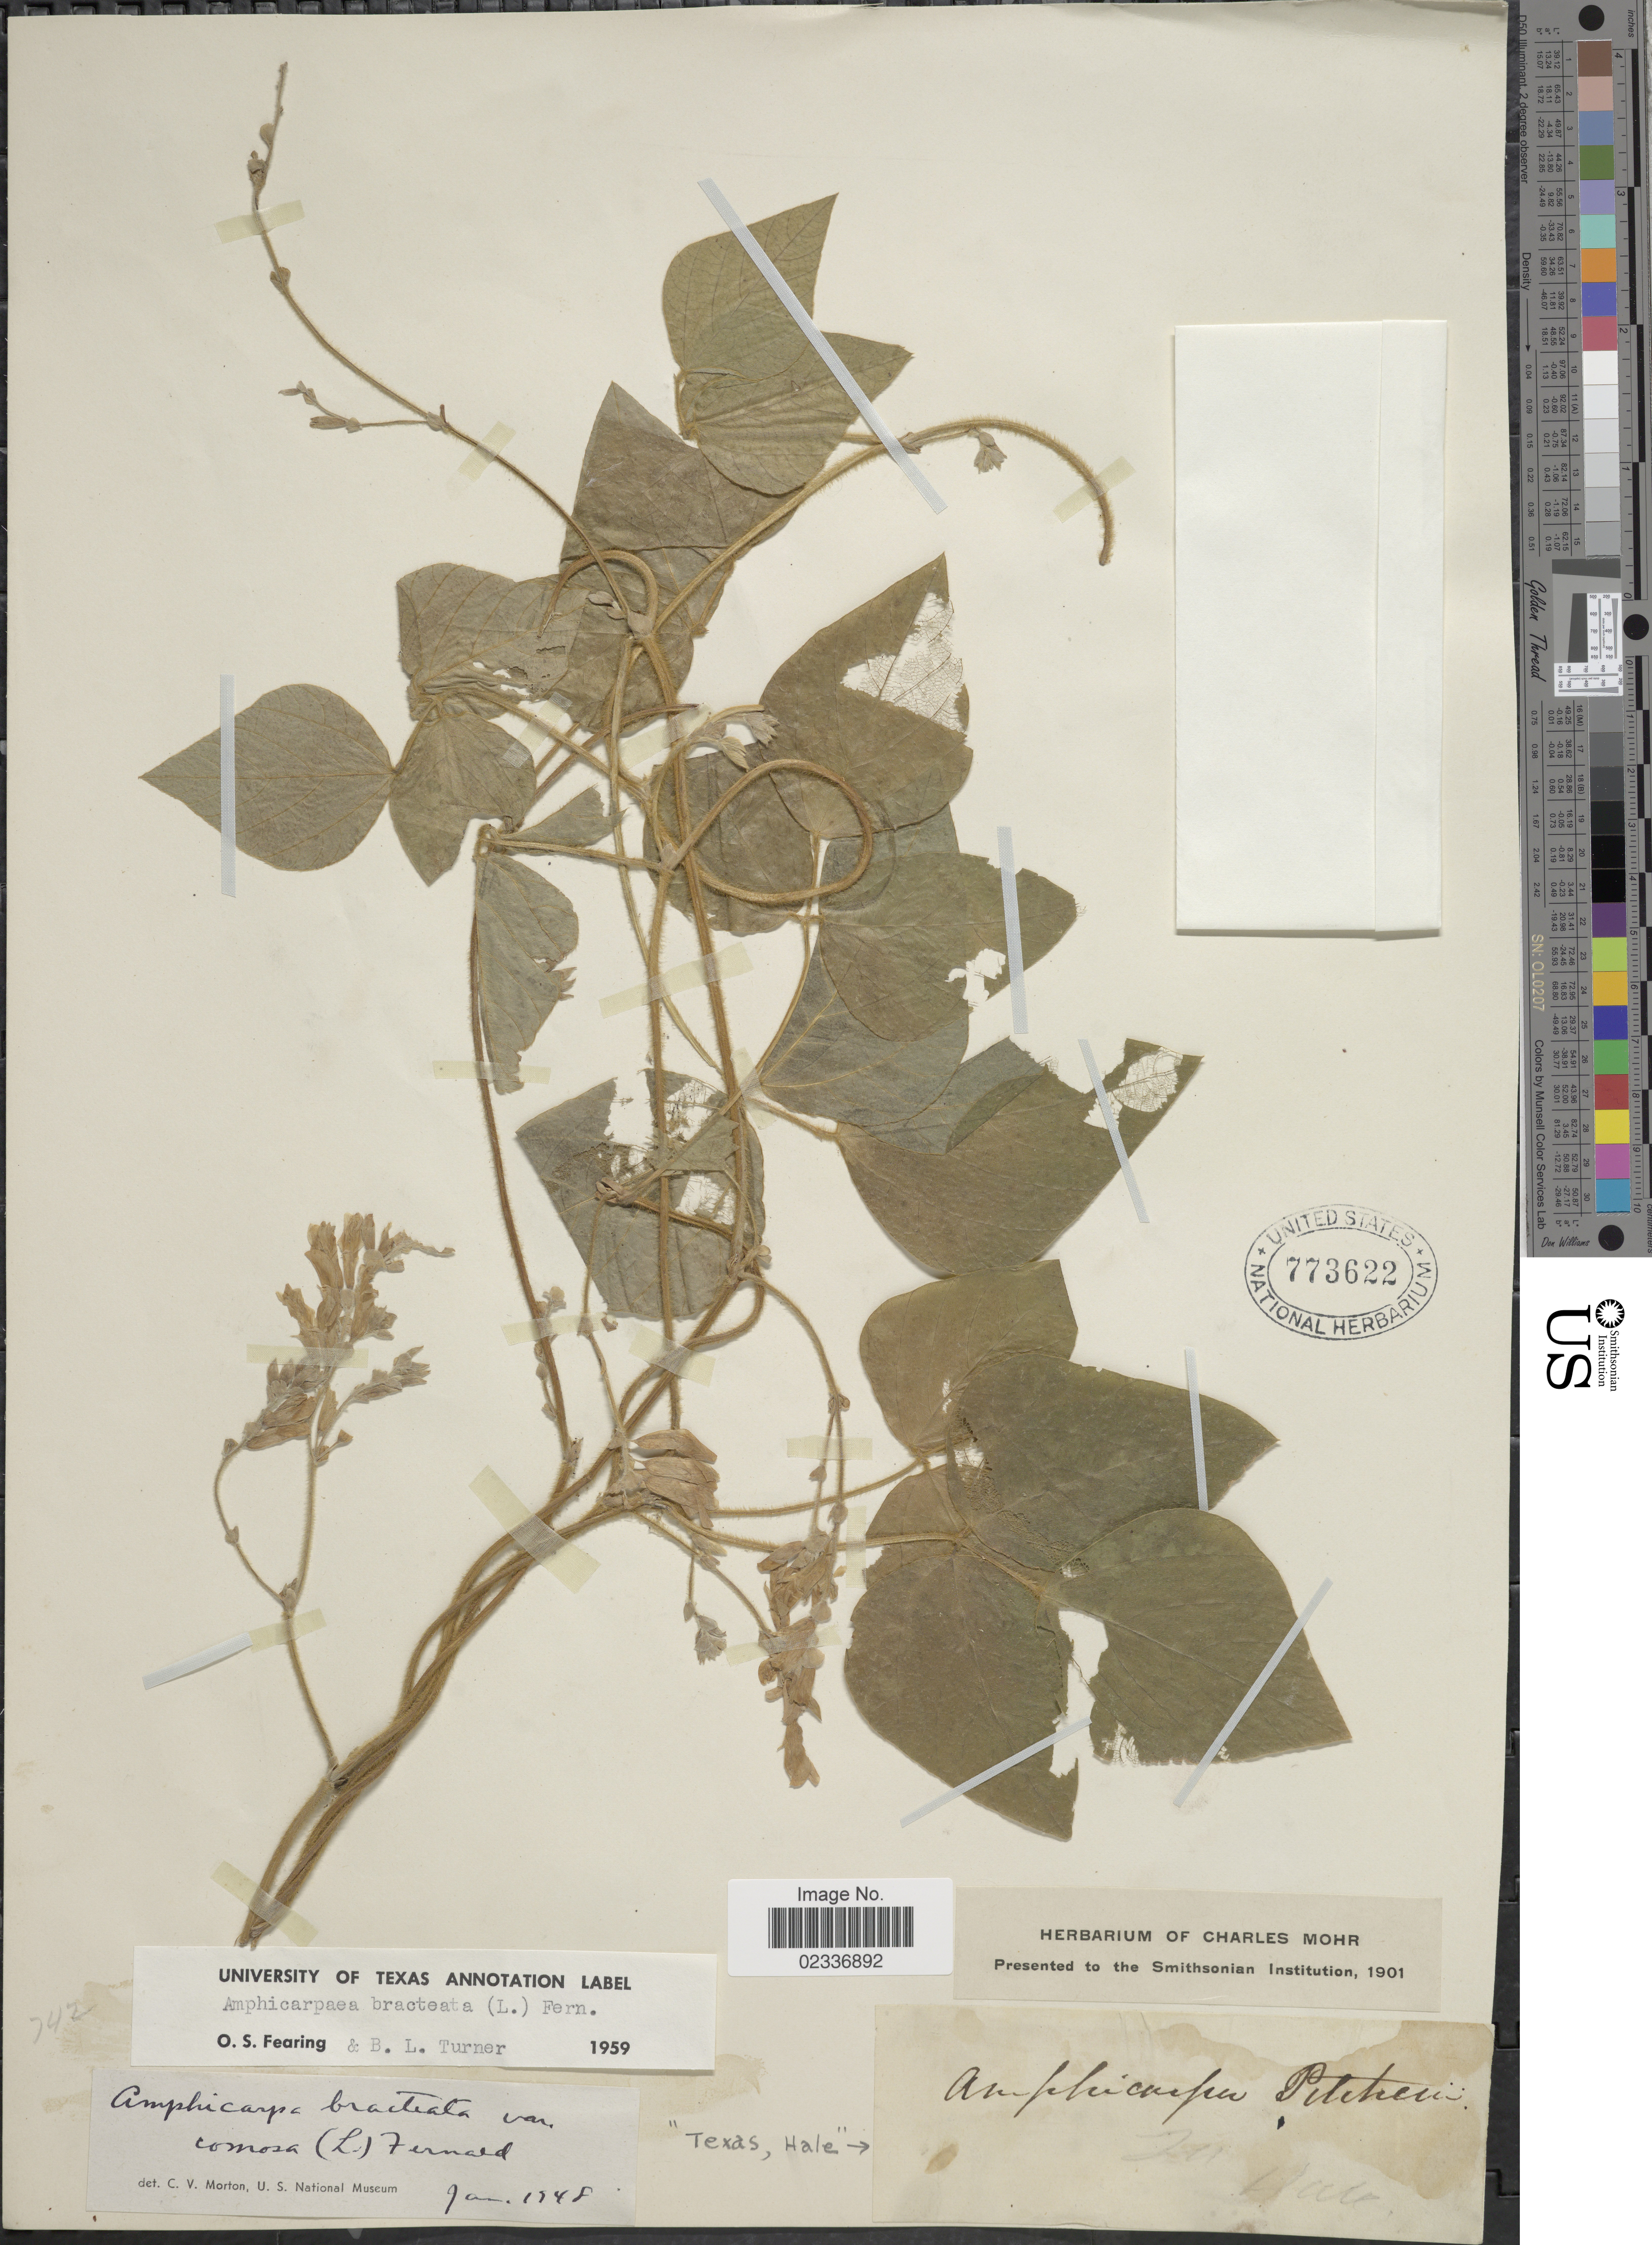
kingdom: Plantae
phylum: Tracheophyta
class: Magnoliopsida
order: Fabales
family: Fabaceae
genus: Amphicarpaea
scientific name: Amphicarpaea bracteata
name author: (L.) Fernald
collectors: -- Hale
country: United States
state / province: Texas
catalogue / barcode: US 773622